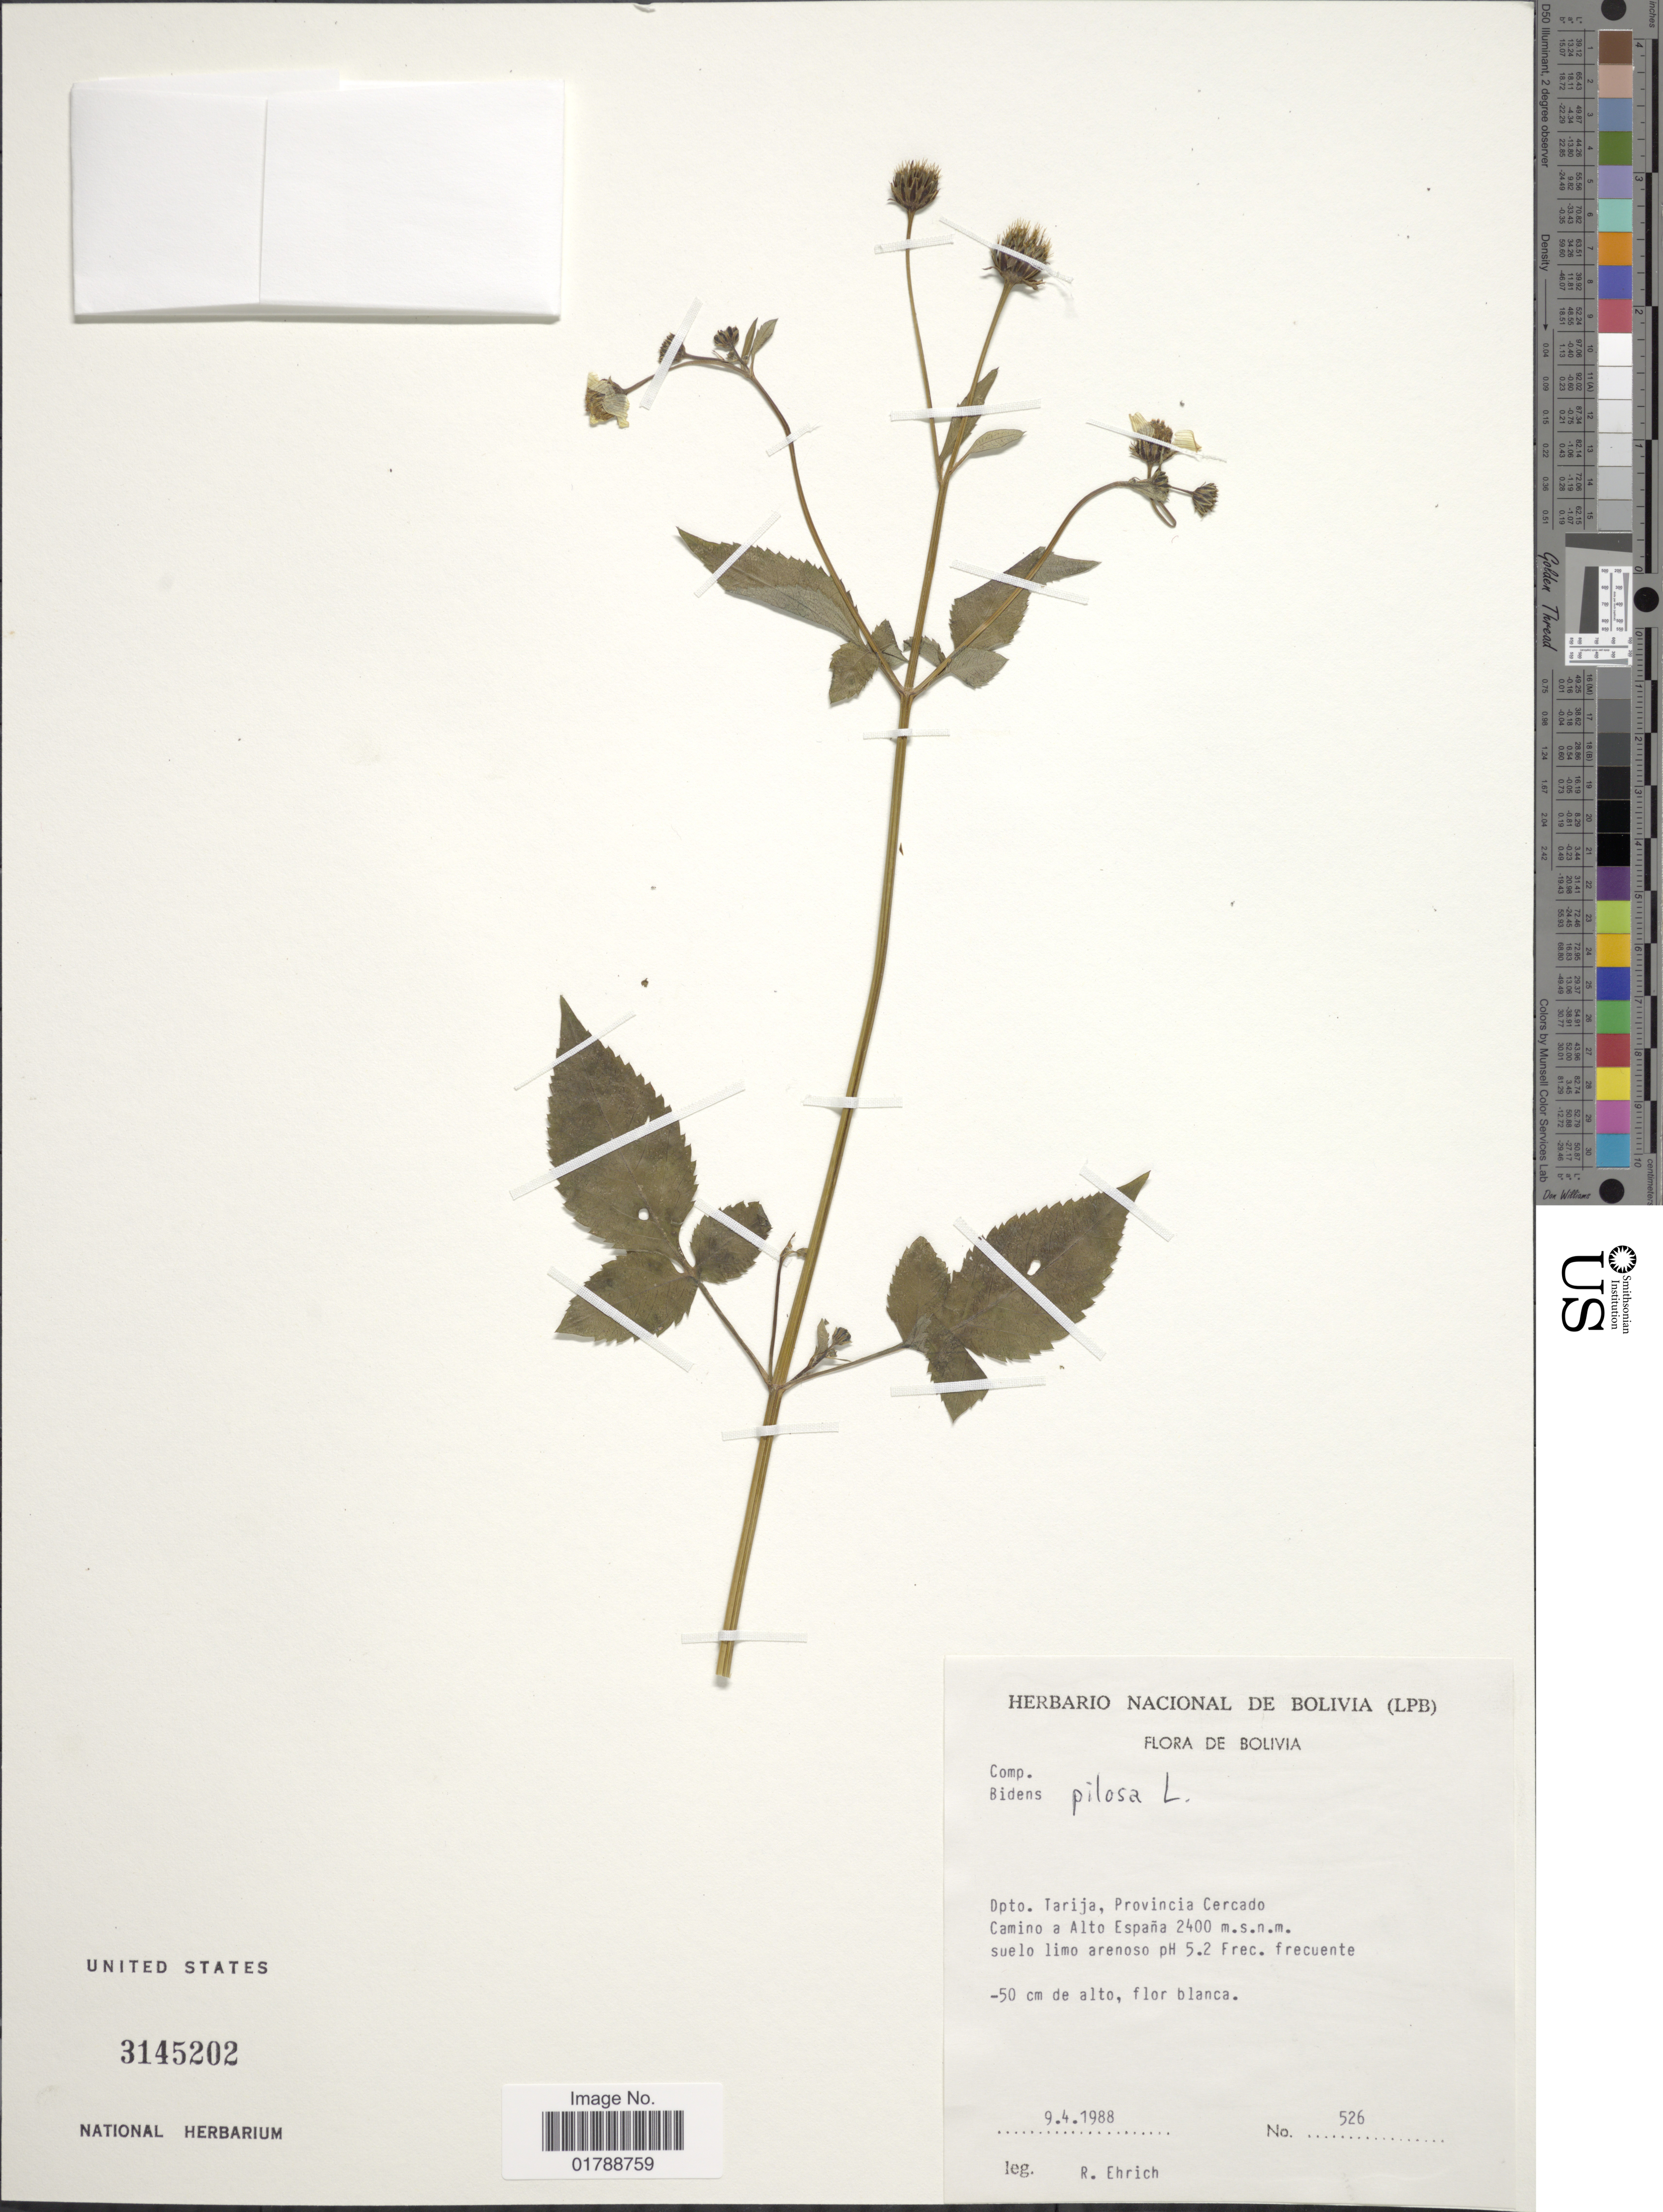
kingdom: Plantae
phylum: Tracheophyta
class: Magnoliopsida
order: Asterales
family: Asteraceae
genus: Bidens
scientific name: Bidens pilosa var. alausensis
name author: Sherff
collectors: R. Ehrich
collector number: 526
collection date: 1988-04-09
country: Bolivia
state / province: Tarija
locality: Provincia Cercado Camino a Alto España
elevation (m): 2400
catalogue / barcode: US 3145202